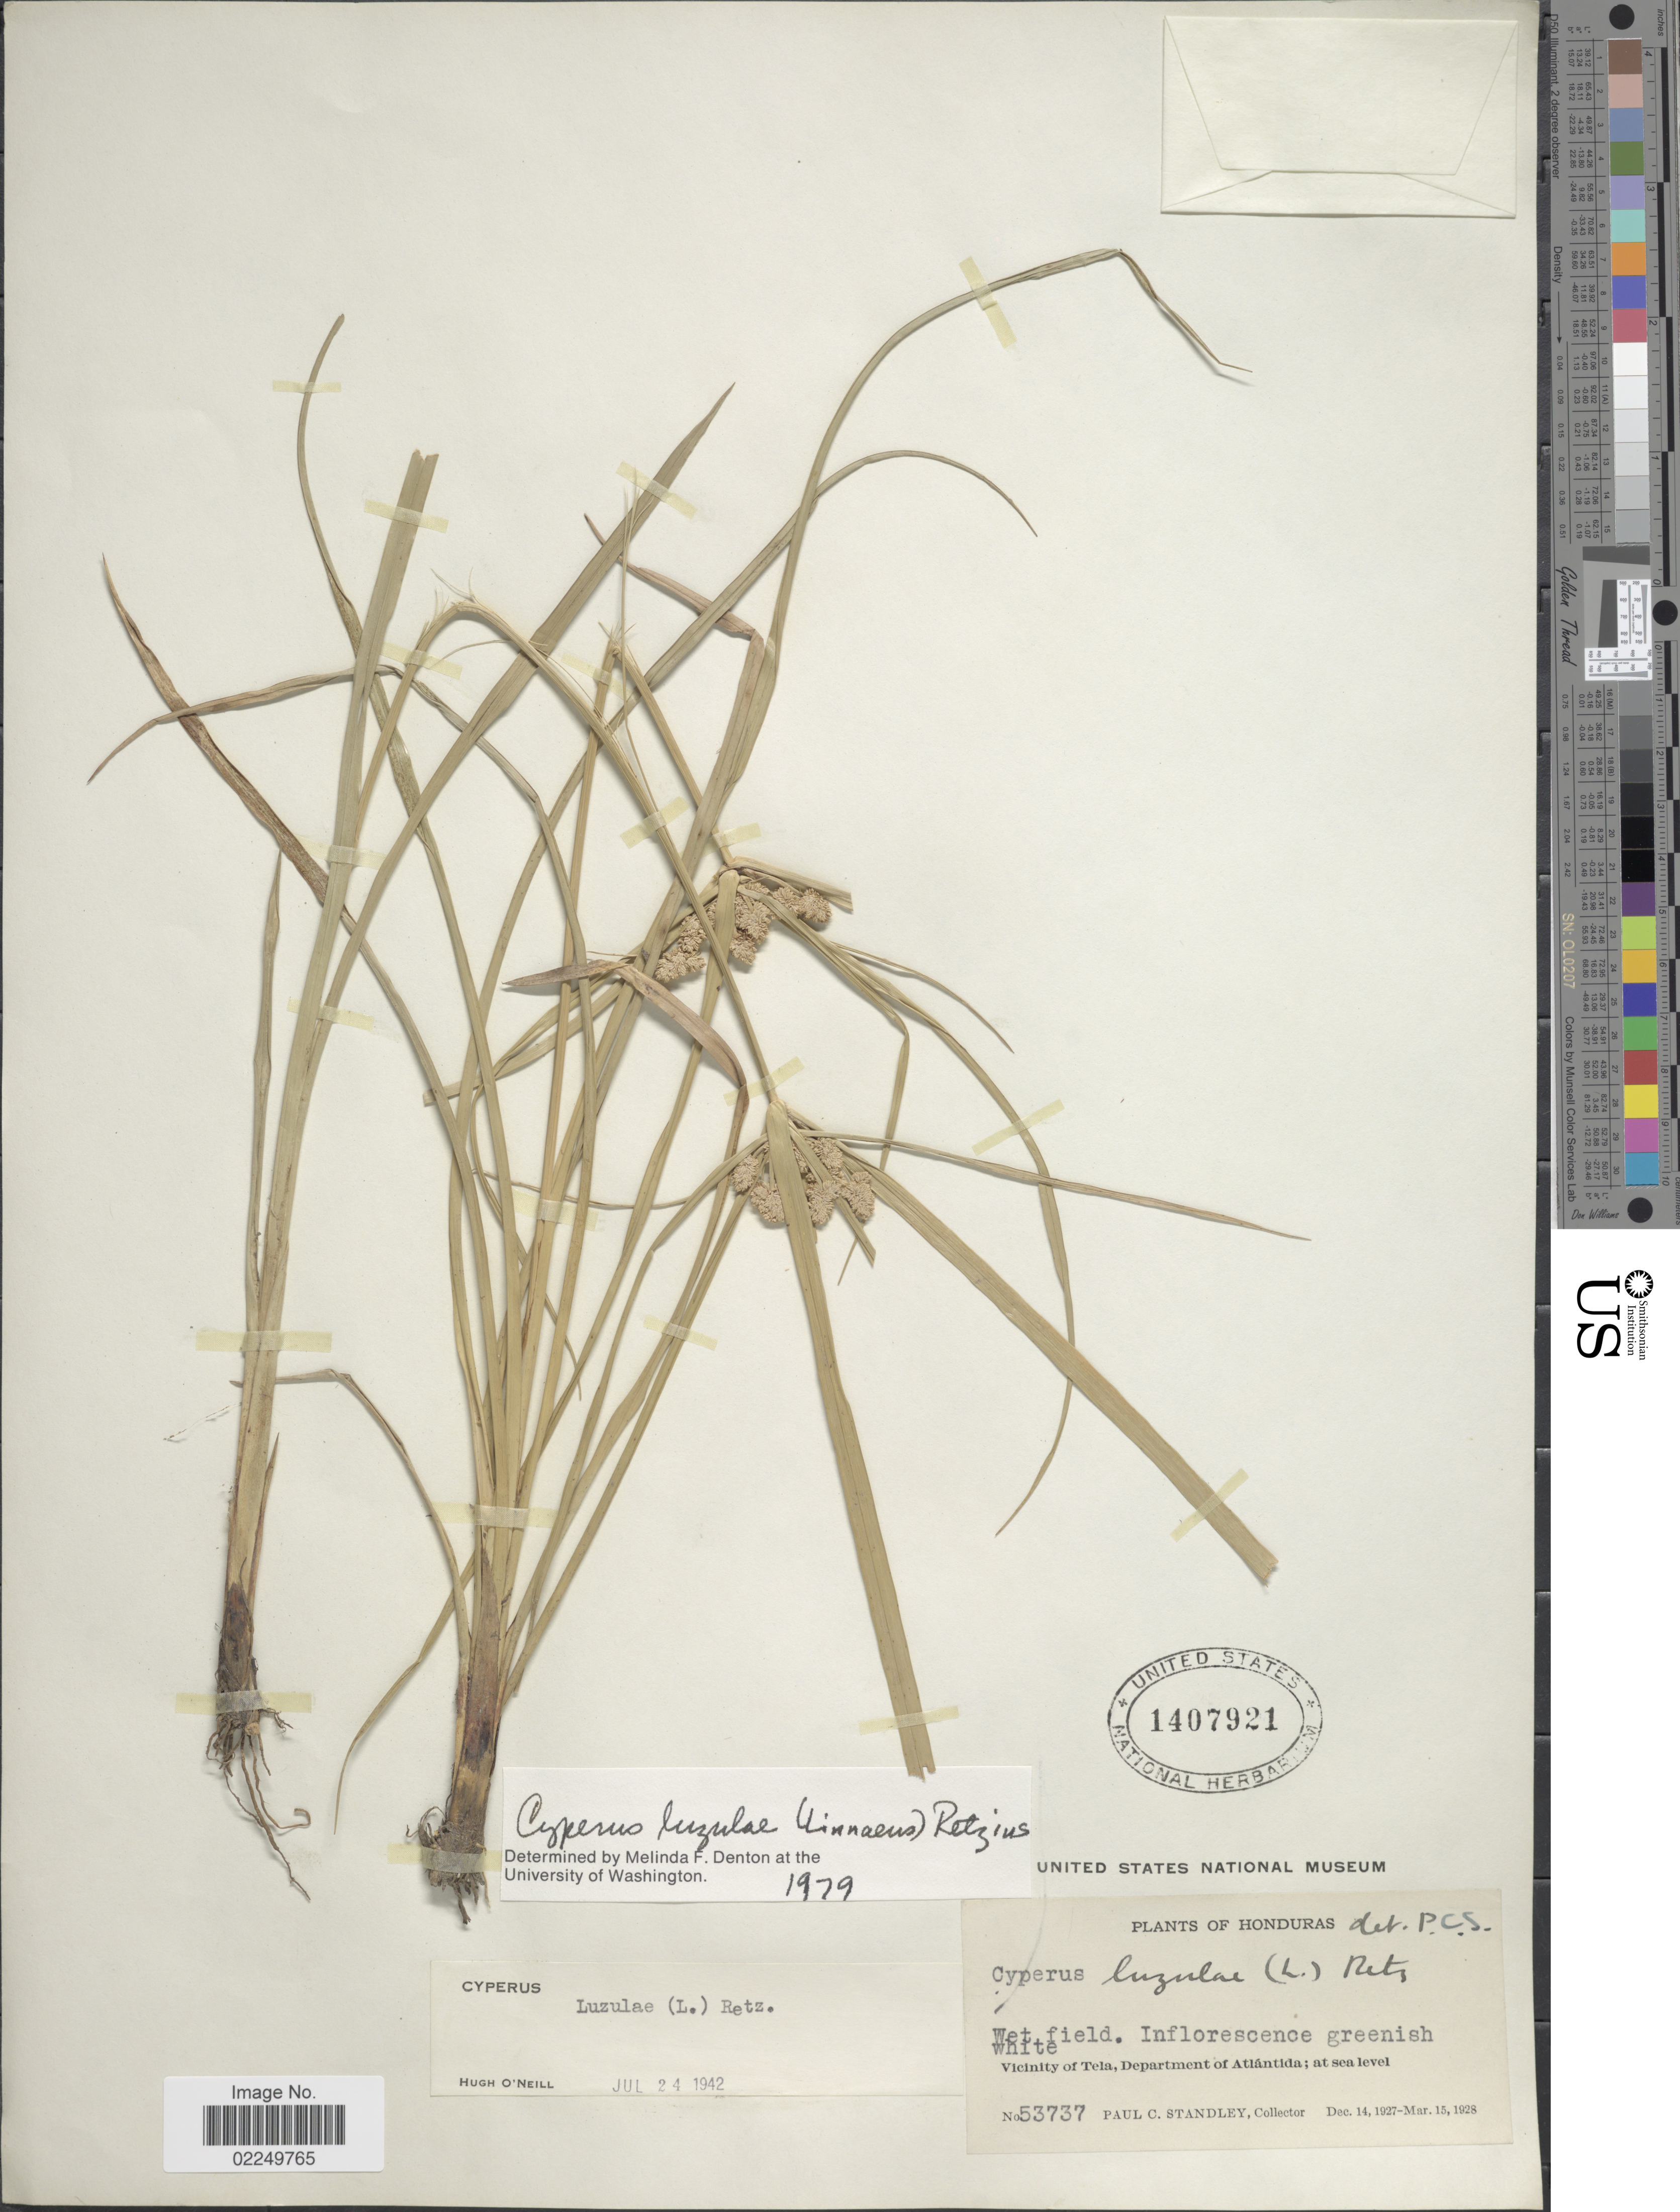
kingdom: Plantae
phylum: Tracheophyta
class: Liliopsida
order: Poales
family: Cyperaceae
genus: Cyperus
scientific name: Cyperus luzulae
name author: (L.) Rottb. ex Retz.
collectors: P. C. Standley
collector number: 53737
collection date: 1927-12-14/1928-03-15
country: Honduras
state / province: Atlántida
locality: Vicinity of Tela, Department of Atlantida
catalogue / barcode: US 1407921